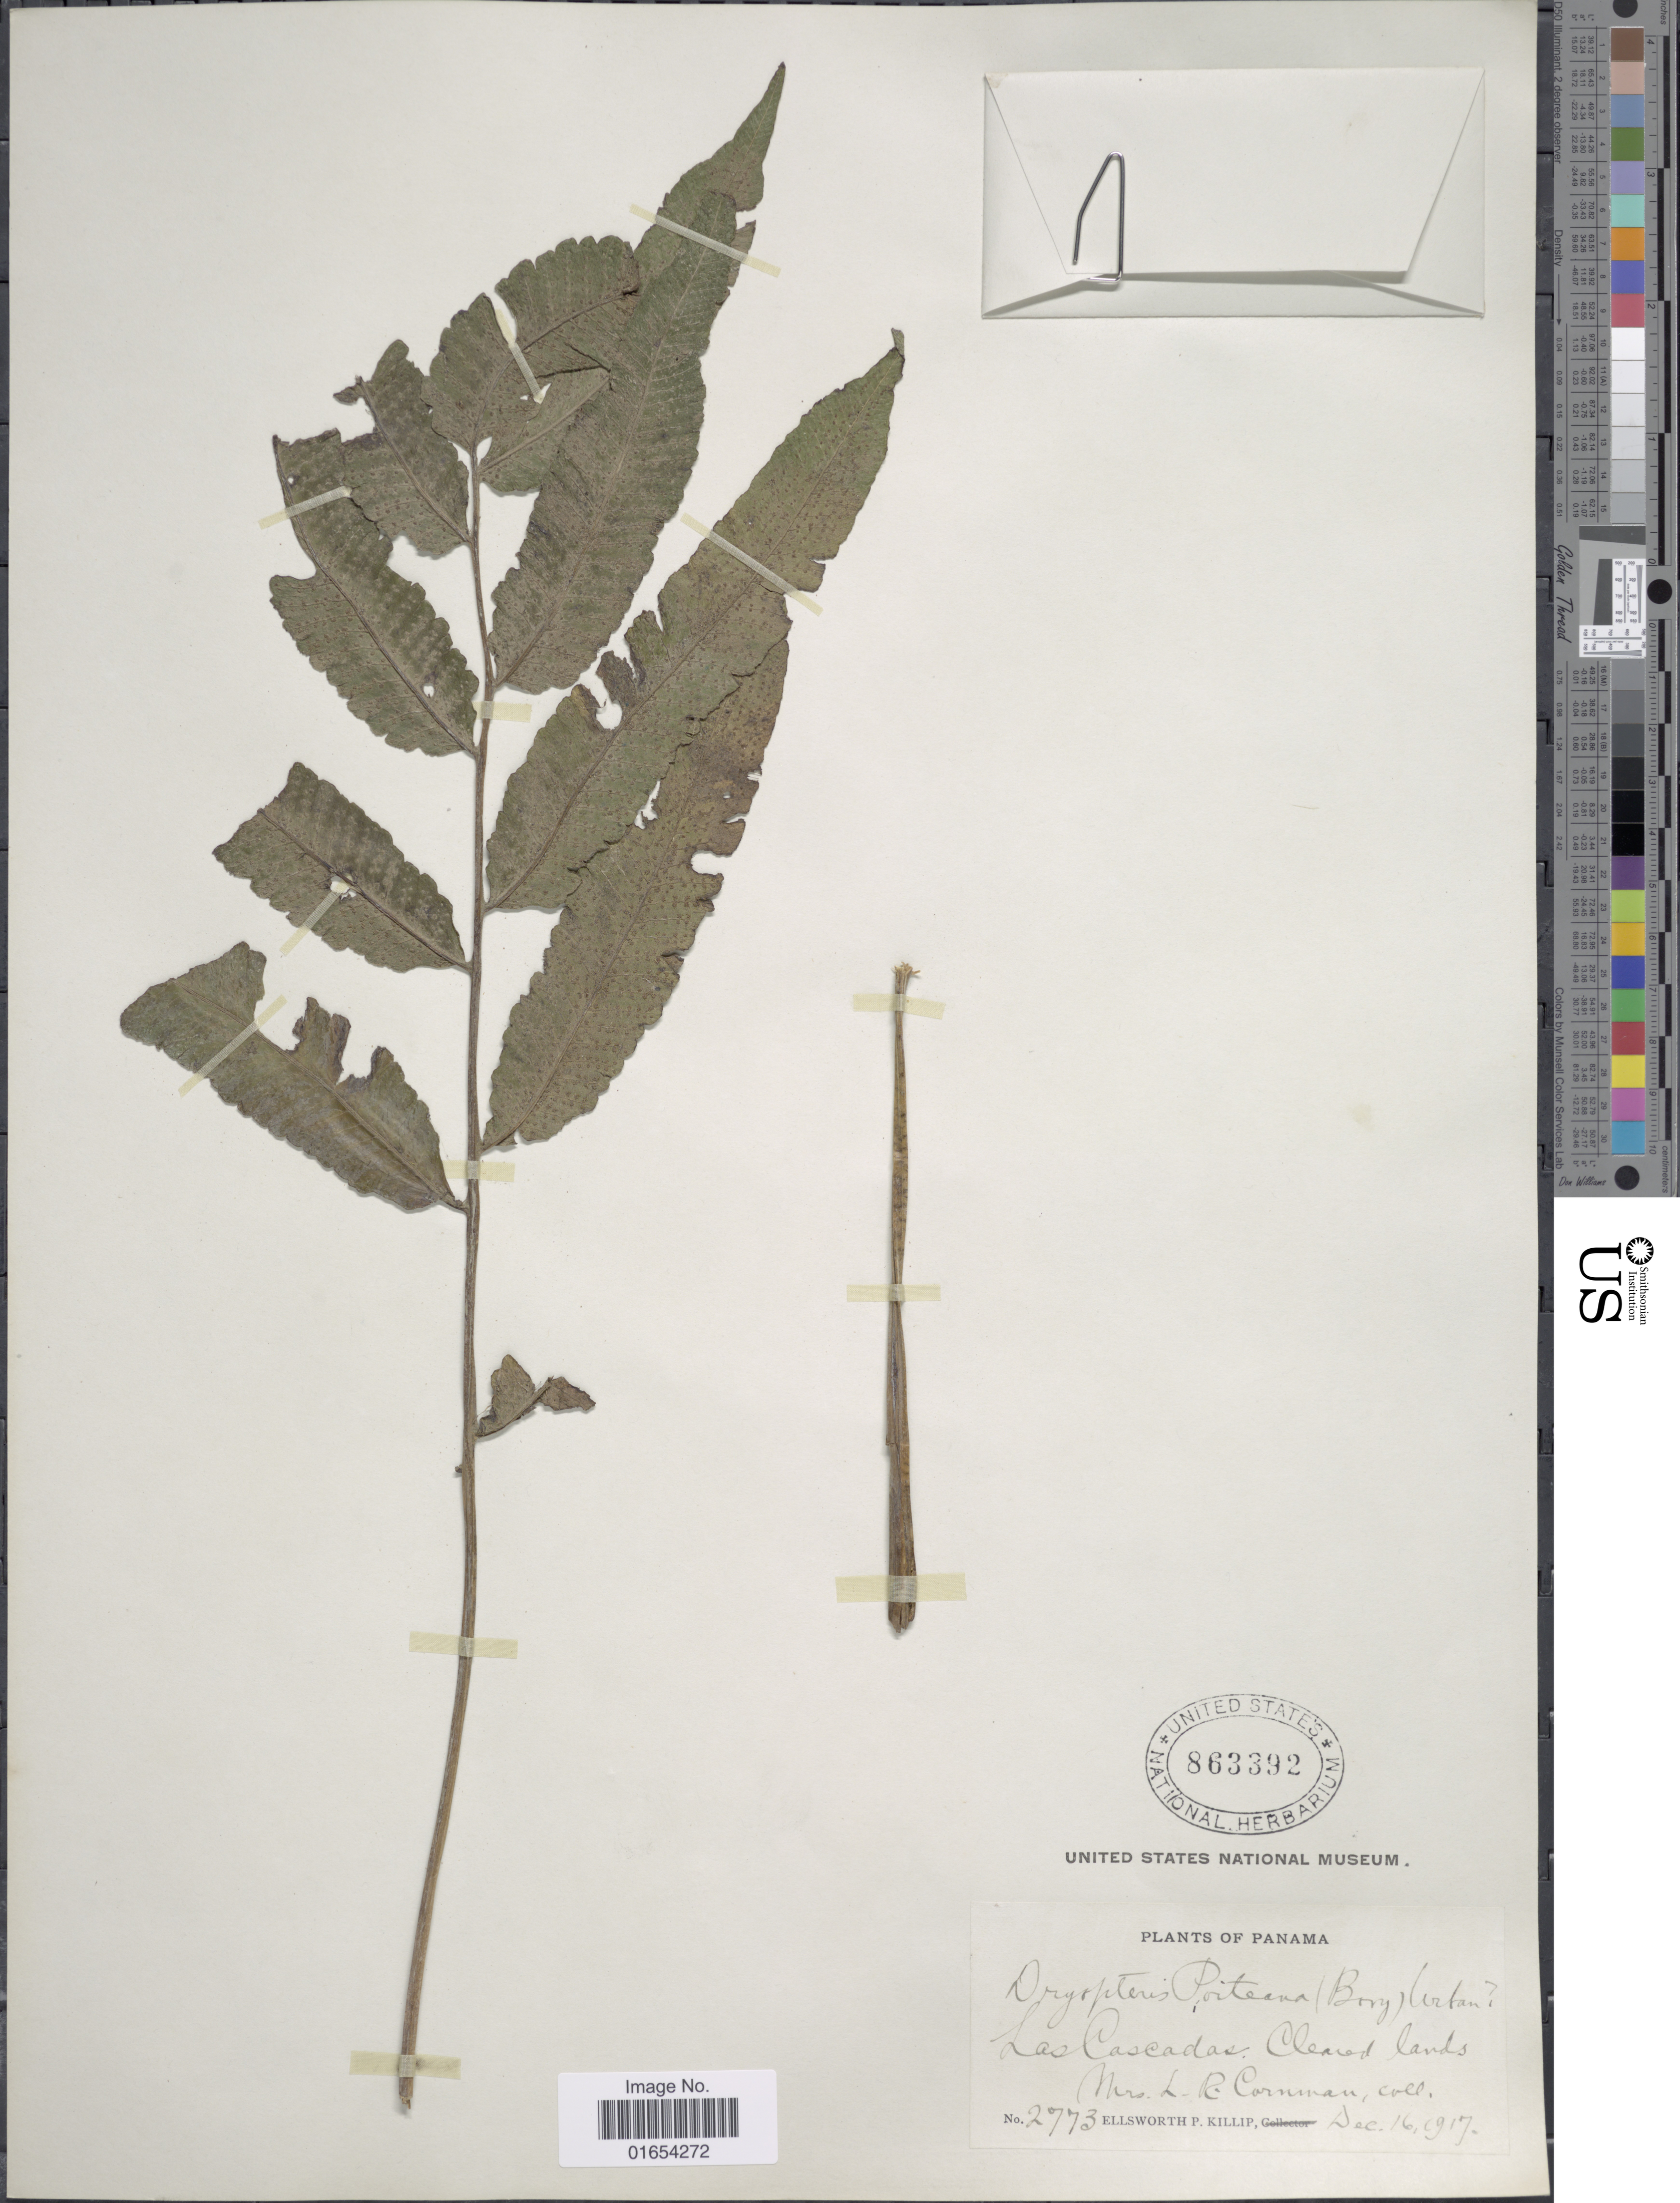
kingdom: Plantae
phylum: Tracheophyta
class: Polypodiopsida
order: Polypodiales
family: Thelypteridaceae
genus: Goniopteris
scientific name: Goniopteris poiteana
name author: (Bory) Ching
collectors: L. Cornman & E. P. Killip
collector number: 2773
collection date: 1917-12-16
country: Panama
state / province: Panamá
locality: Las Cascadas, Cleared lands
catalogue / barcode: US 863392